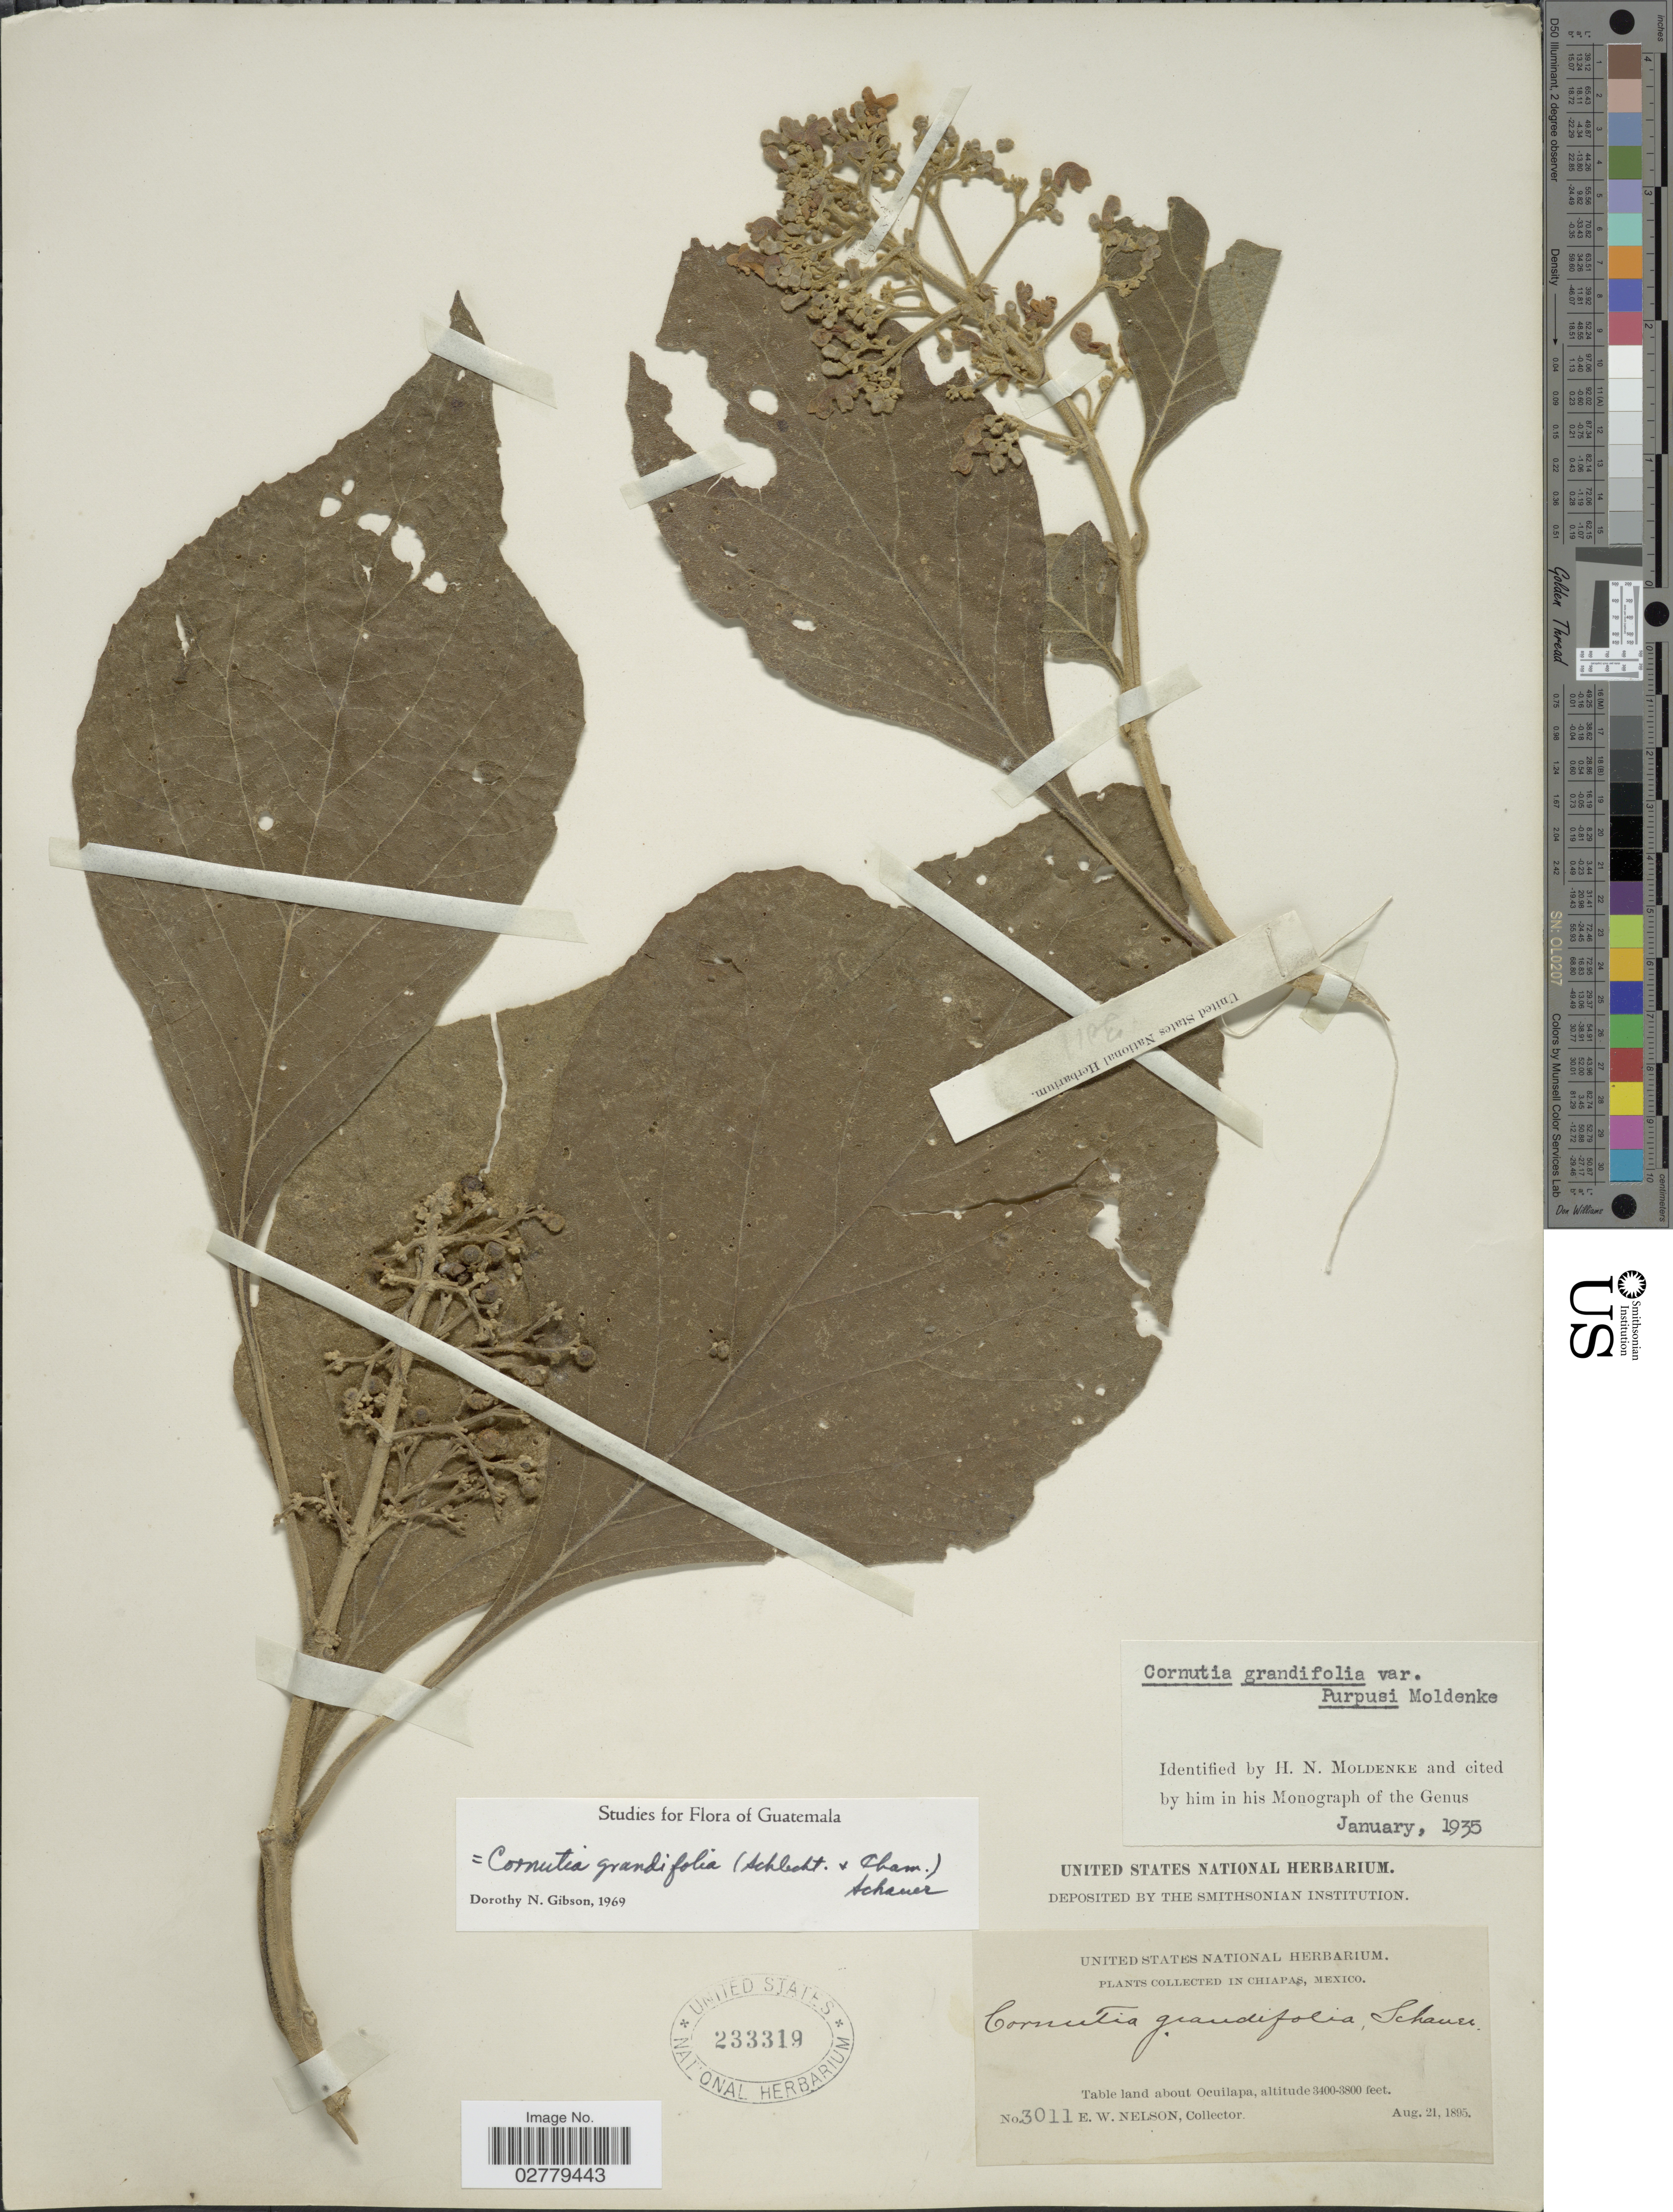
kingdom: Plantae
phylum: Tracheophyta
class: Magnoliopsida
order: Lamiales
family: Lamiaceae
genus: Cornutia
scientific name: Cornutia grandifolia var. purpusii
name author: Moldenke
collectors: E. W. Nelson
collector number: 3011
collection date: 1895-08-21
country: Mexico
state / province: Chiapas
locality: Table land about Ocuilapa.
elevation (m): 1036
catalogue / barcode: US 233319